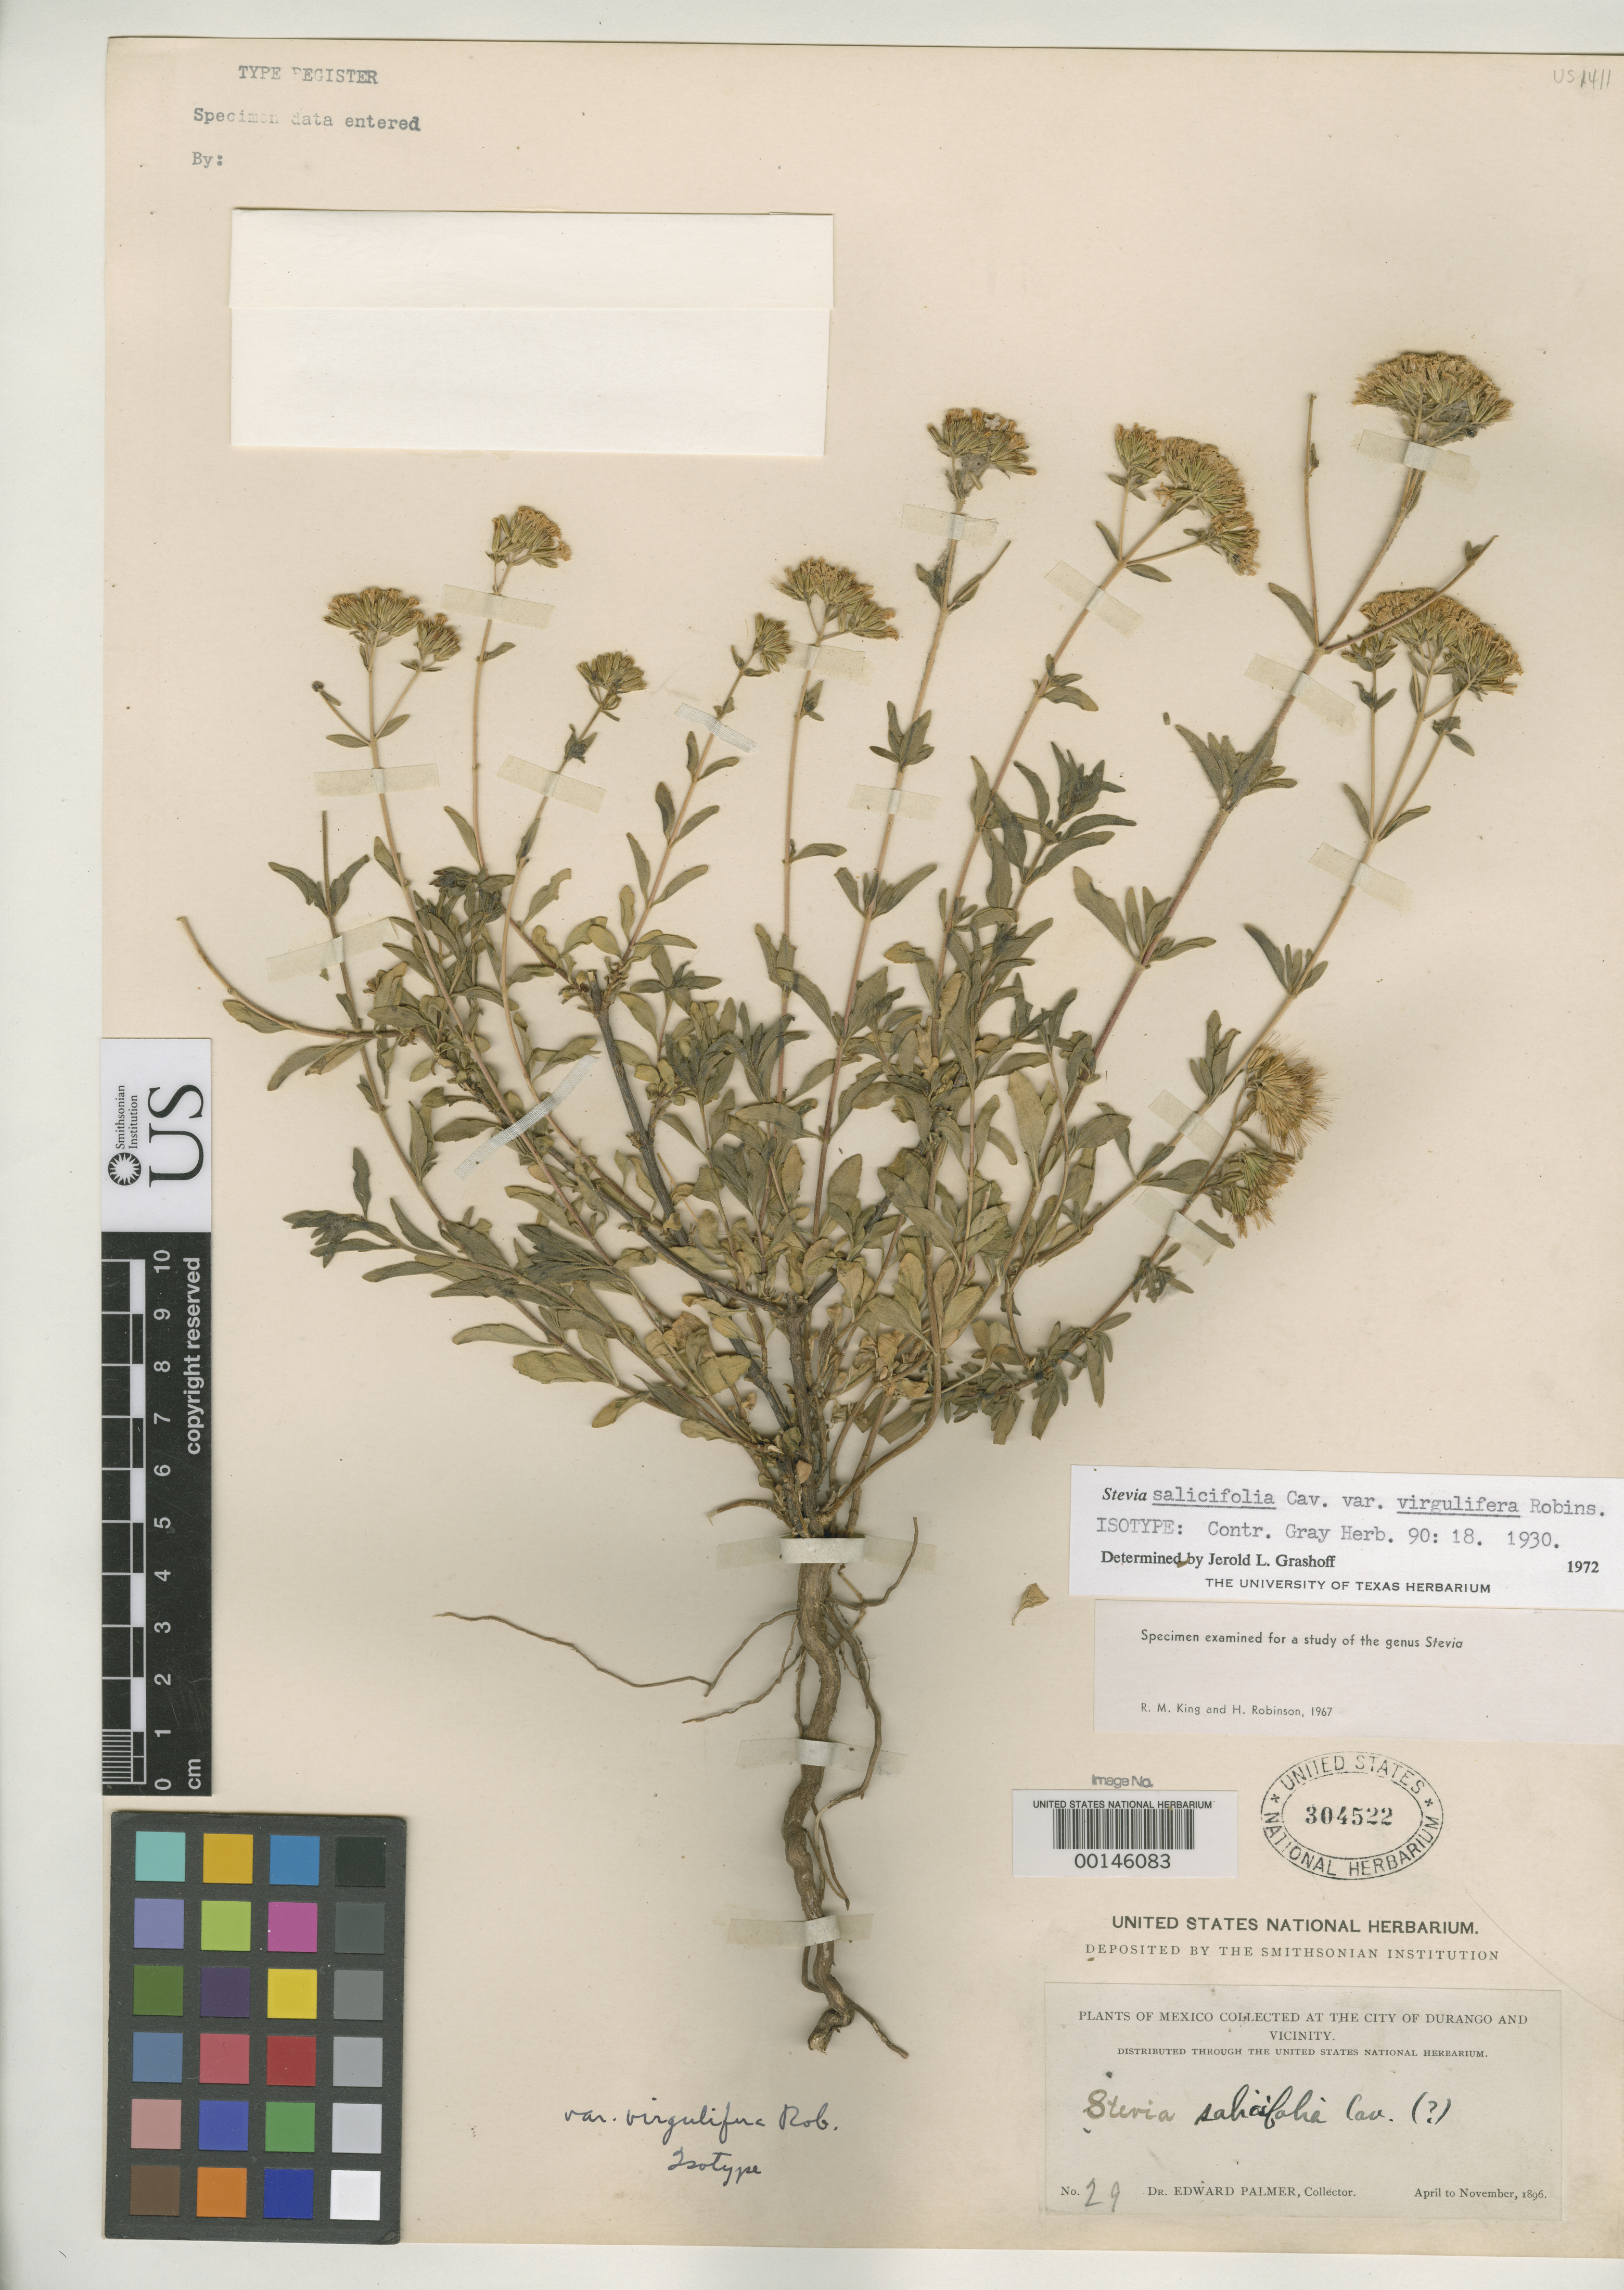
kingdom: Plantae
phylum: Tracheophyta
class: Magnoliopsida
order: Asterales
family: Asteraceae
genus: Stevia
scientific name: Stevia salicifolia var. virgulifera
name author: B.L. Rob.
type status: Isotype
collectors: E. Palmer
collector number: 29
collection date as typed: Apr 1896 to -- Nov 1896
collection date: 1896-04/1896-11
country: Mexico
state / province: Durango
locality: Durango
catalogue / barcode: US 304522